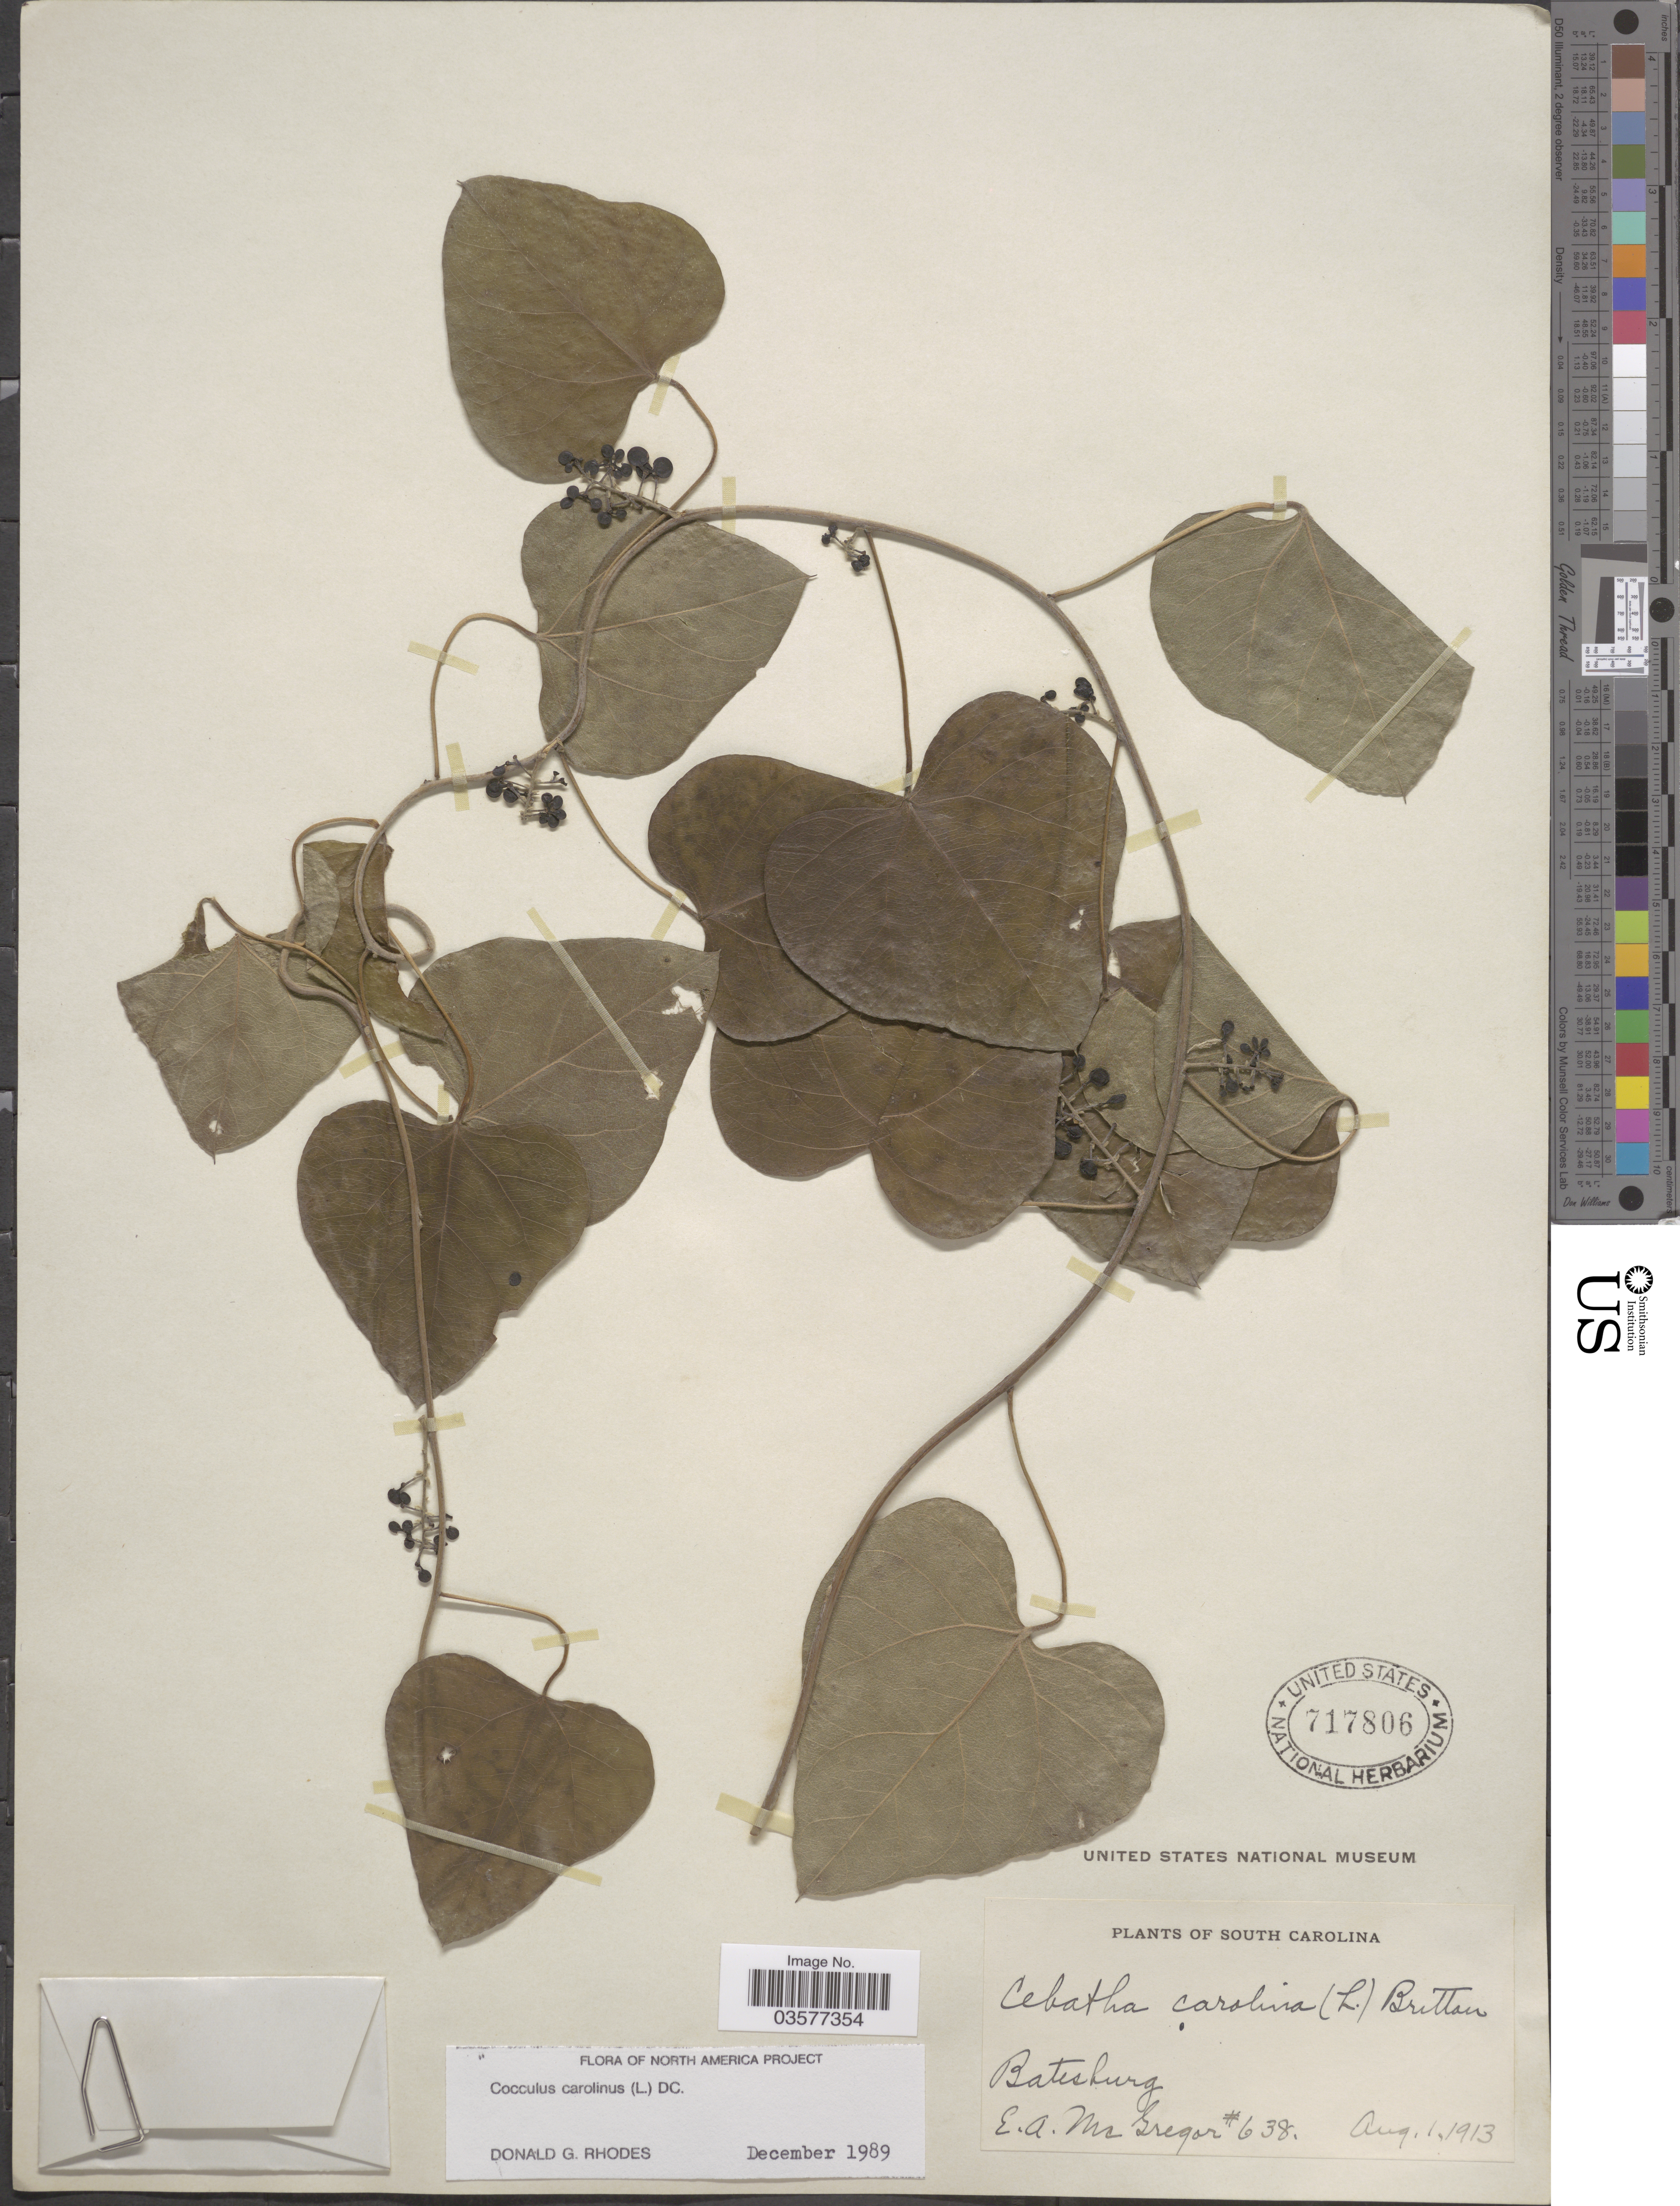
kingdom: Plantae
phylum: Tracheophyta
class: Magnoliopsida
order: Ranunculales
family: Menispermaceae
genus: Cocculus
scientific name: Cocculus carolinus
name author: (L.) DC.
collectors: E. A. McGregor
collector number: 638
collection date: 1913-08-01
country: United States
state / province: South Carolina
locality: Batesburg.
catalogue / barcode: US 717806